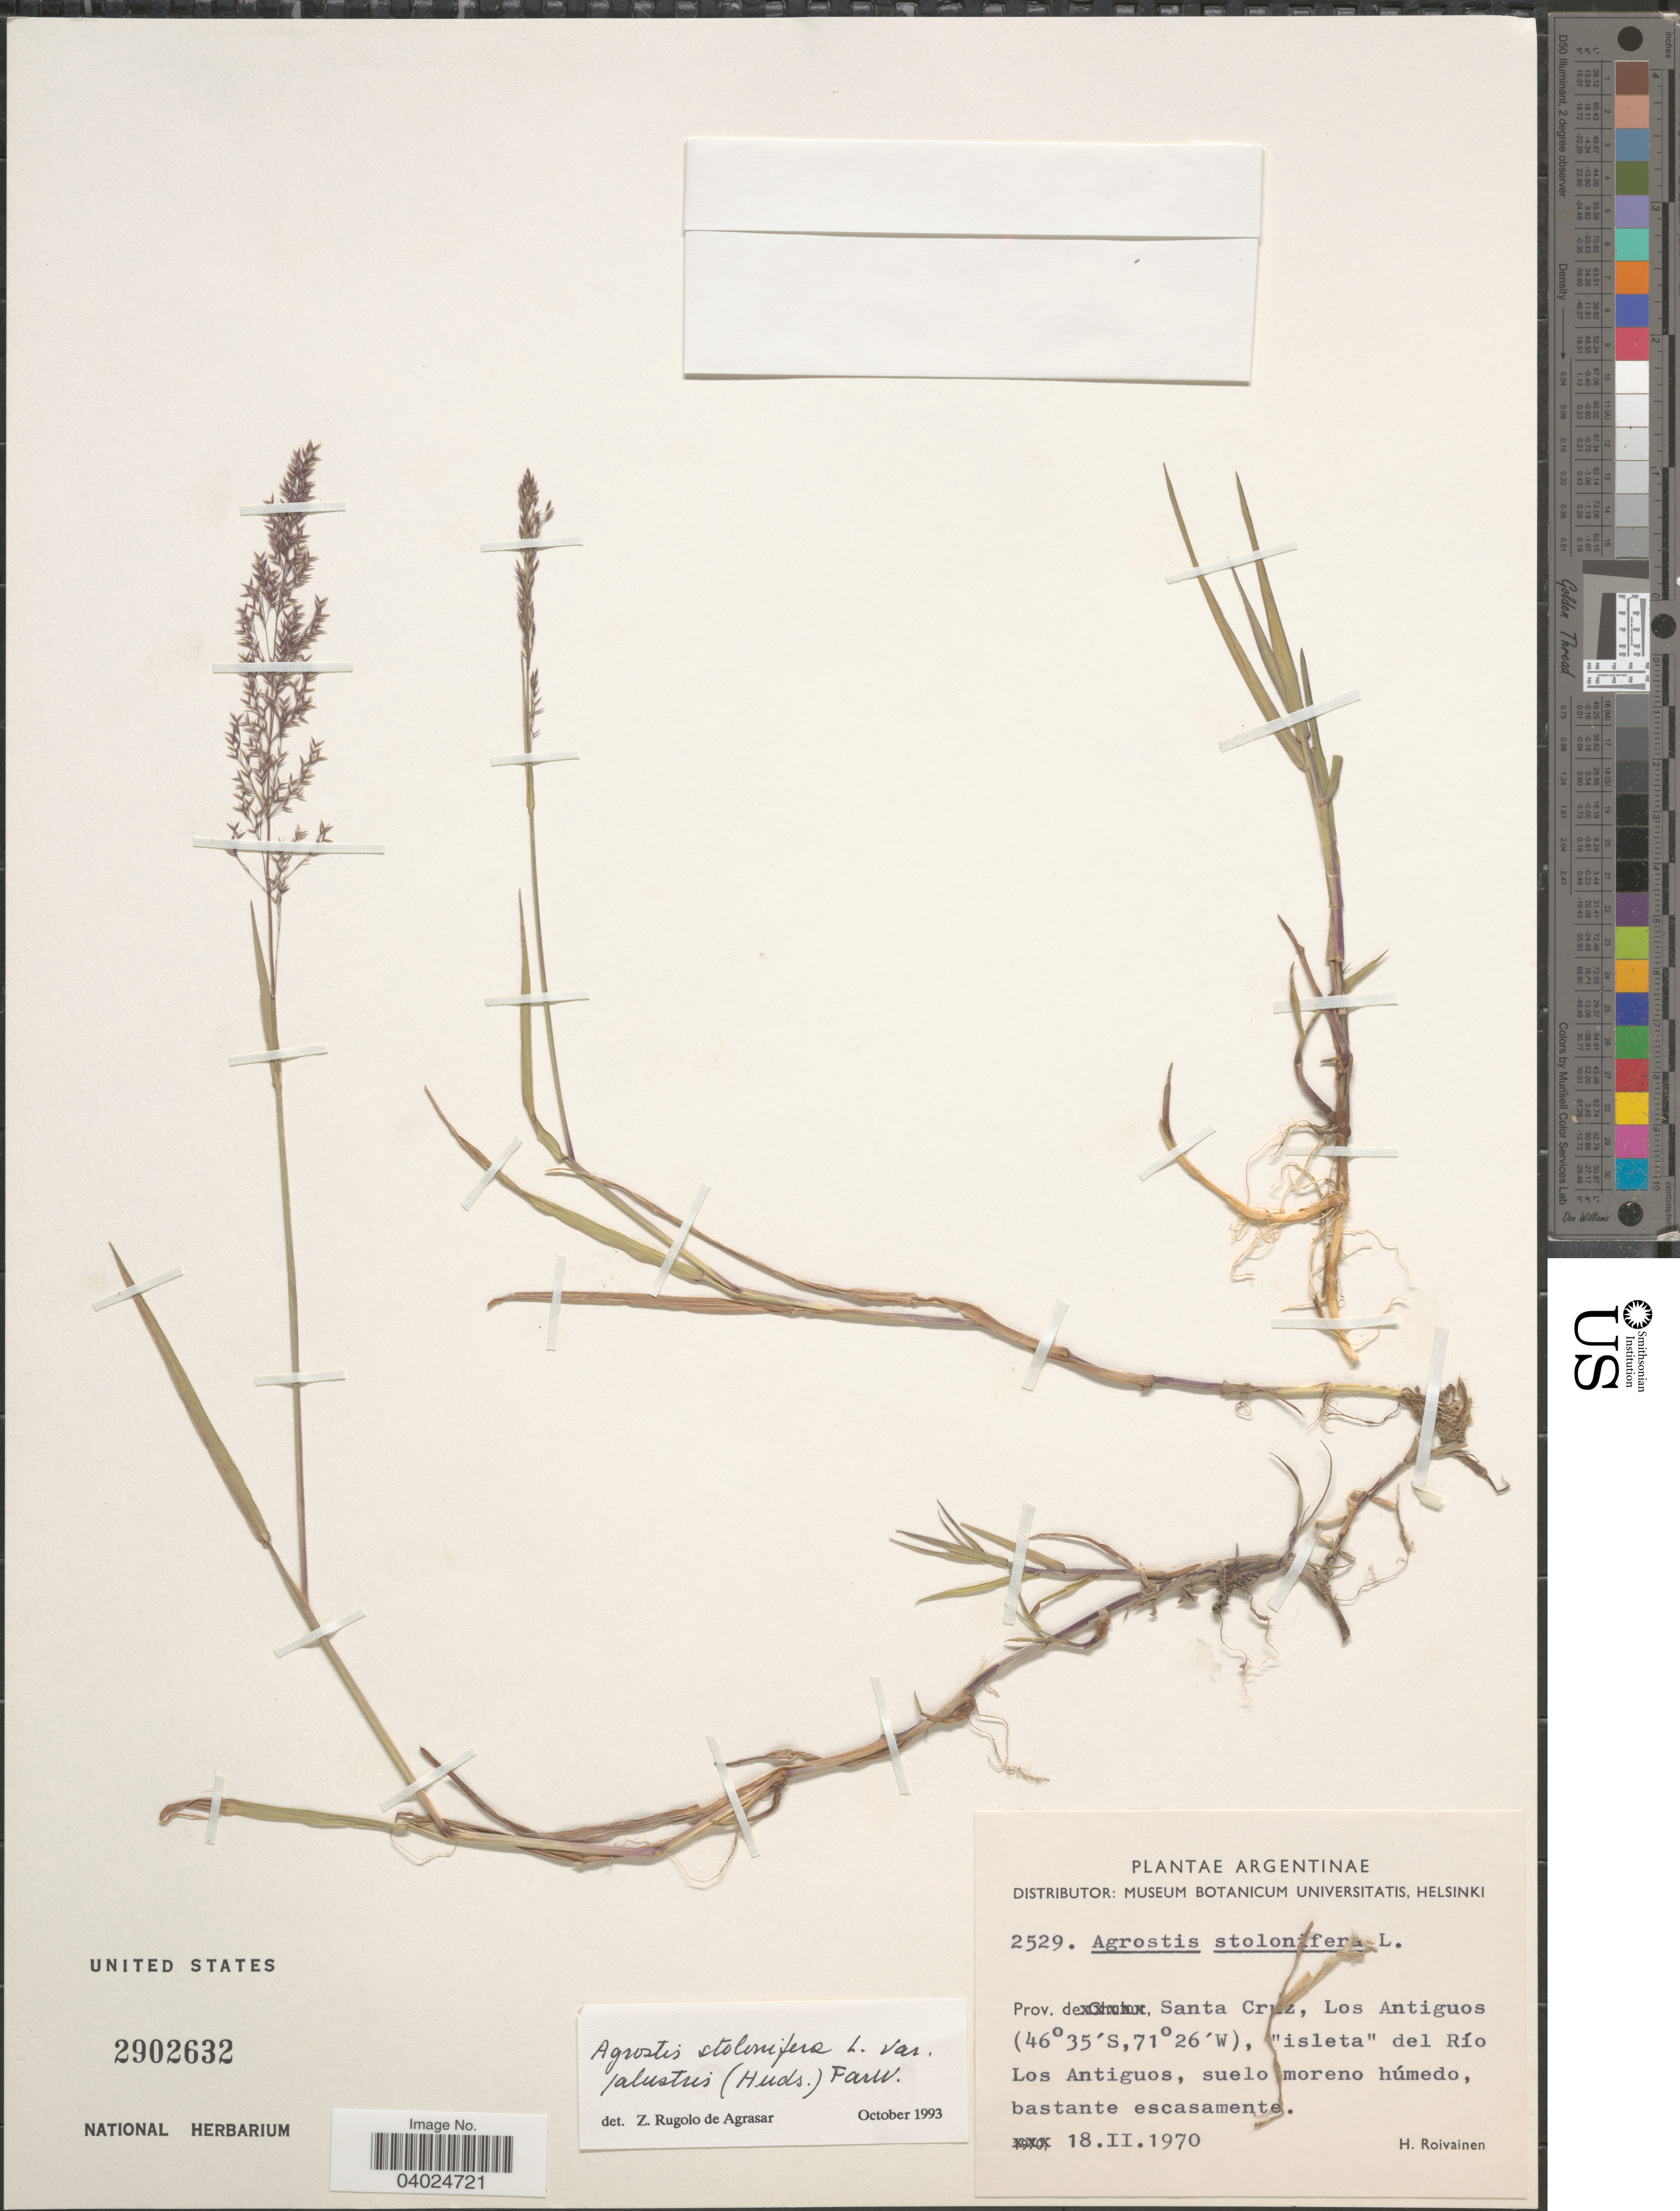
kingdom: Plantae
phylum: Tracheophyta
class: Liliopsida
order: Poales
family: Poaceae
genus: Agrostis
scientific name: Agrostis stolonifera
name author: L.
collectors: H. Roivainen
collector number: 2529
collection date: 1970-02-18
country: Argentina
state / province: Santa Cruz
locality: Los Antiguos, "isleta" del Río Los Antiguos, suelo moreno húmedo, bastante escasamente.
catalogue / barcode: US 2902632